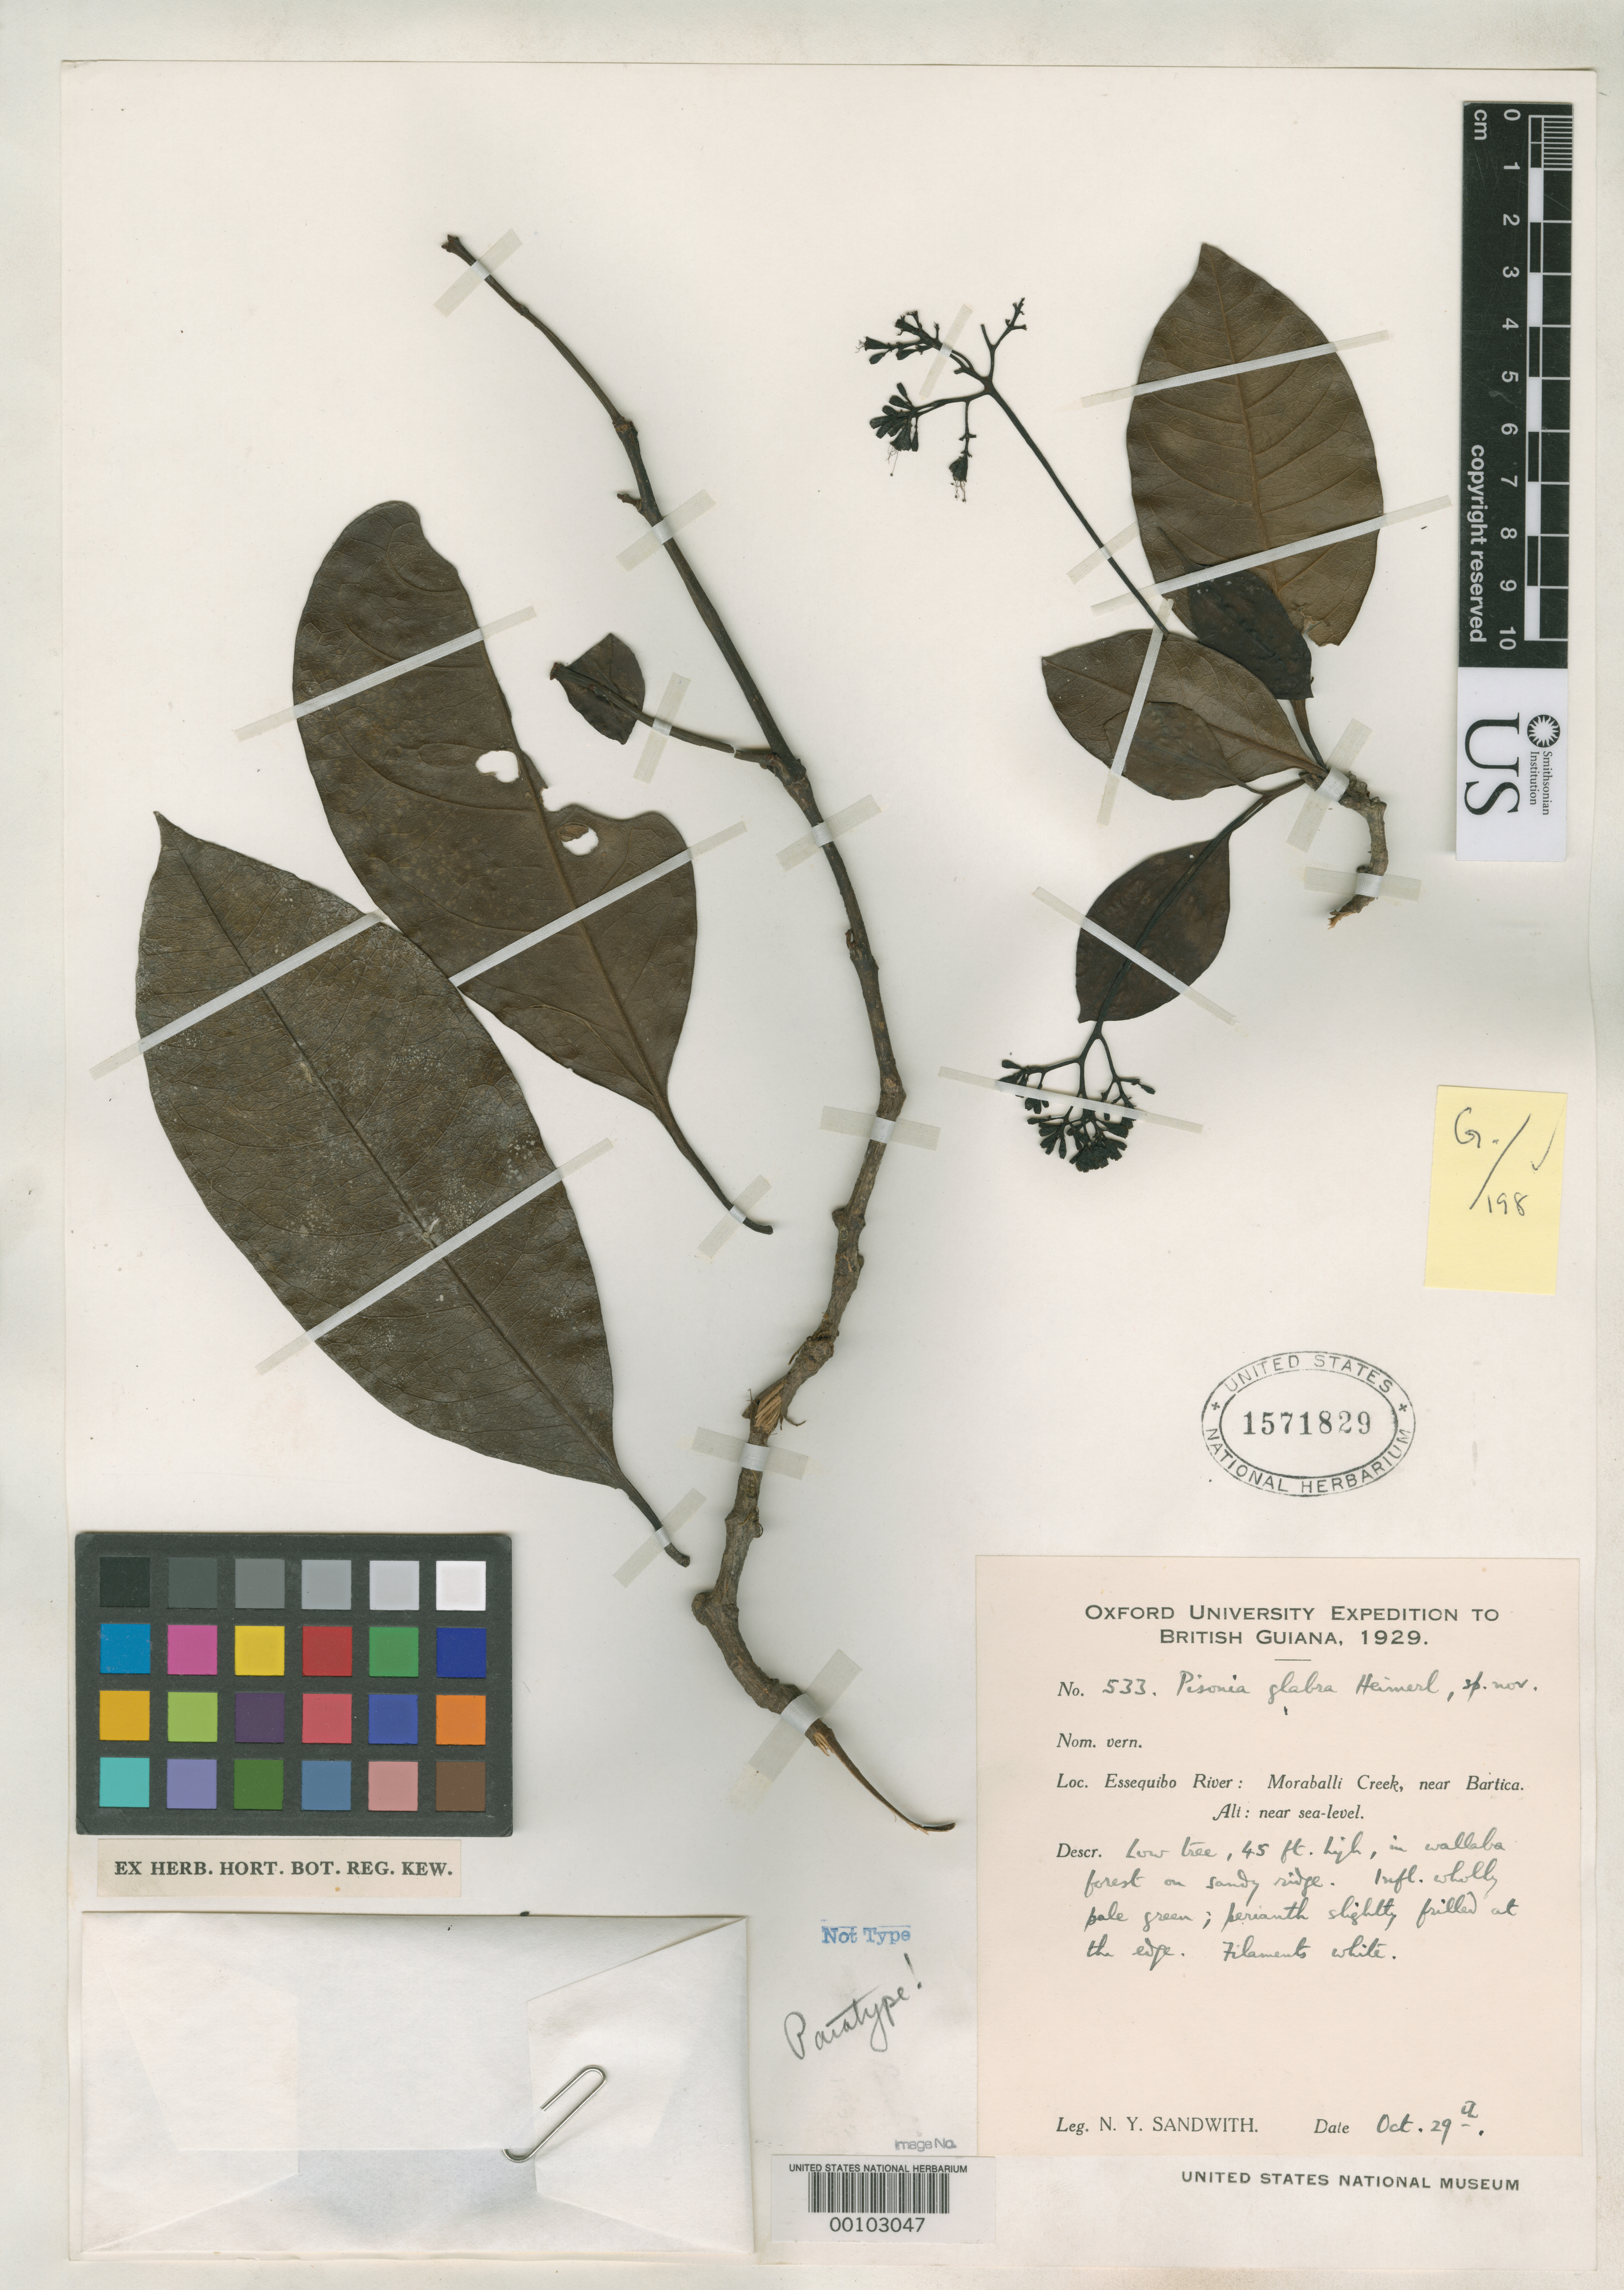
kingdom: Plantae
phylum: Tracheophyta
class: Magnoliopsida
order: Caryophyllales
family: Nyctaginaceae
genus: Pisonia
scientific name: Pisonia glabra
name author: Heimerl in Sandwith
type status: Syntype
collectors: N. Y. Sandwith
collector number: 533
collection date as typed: Oct 1929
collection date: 1929-10-19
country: Guyana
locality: Moraballi Creek, Essequibo River.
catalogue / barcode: US 1571829